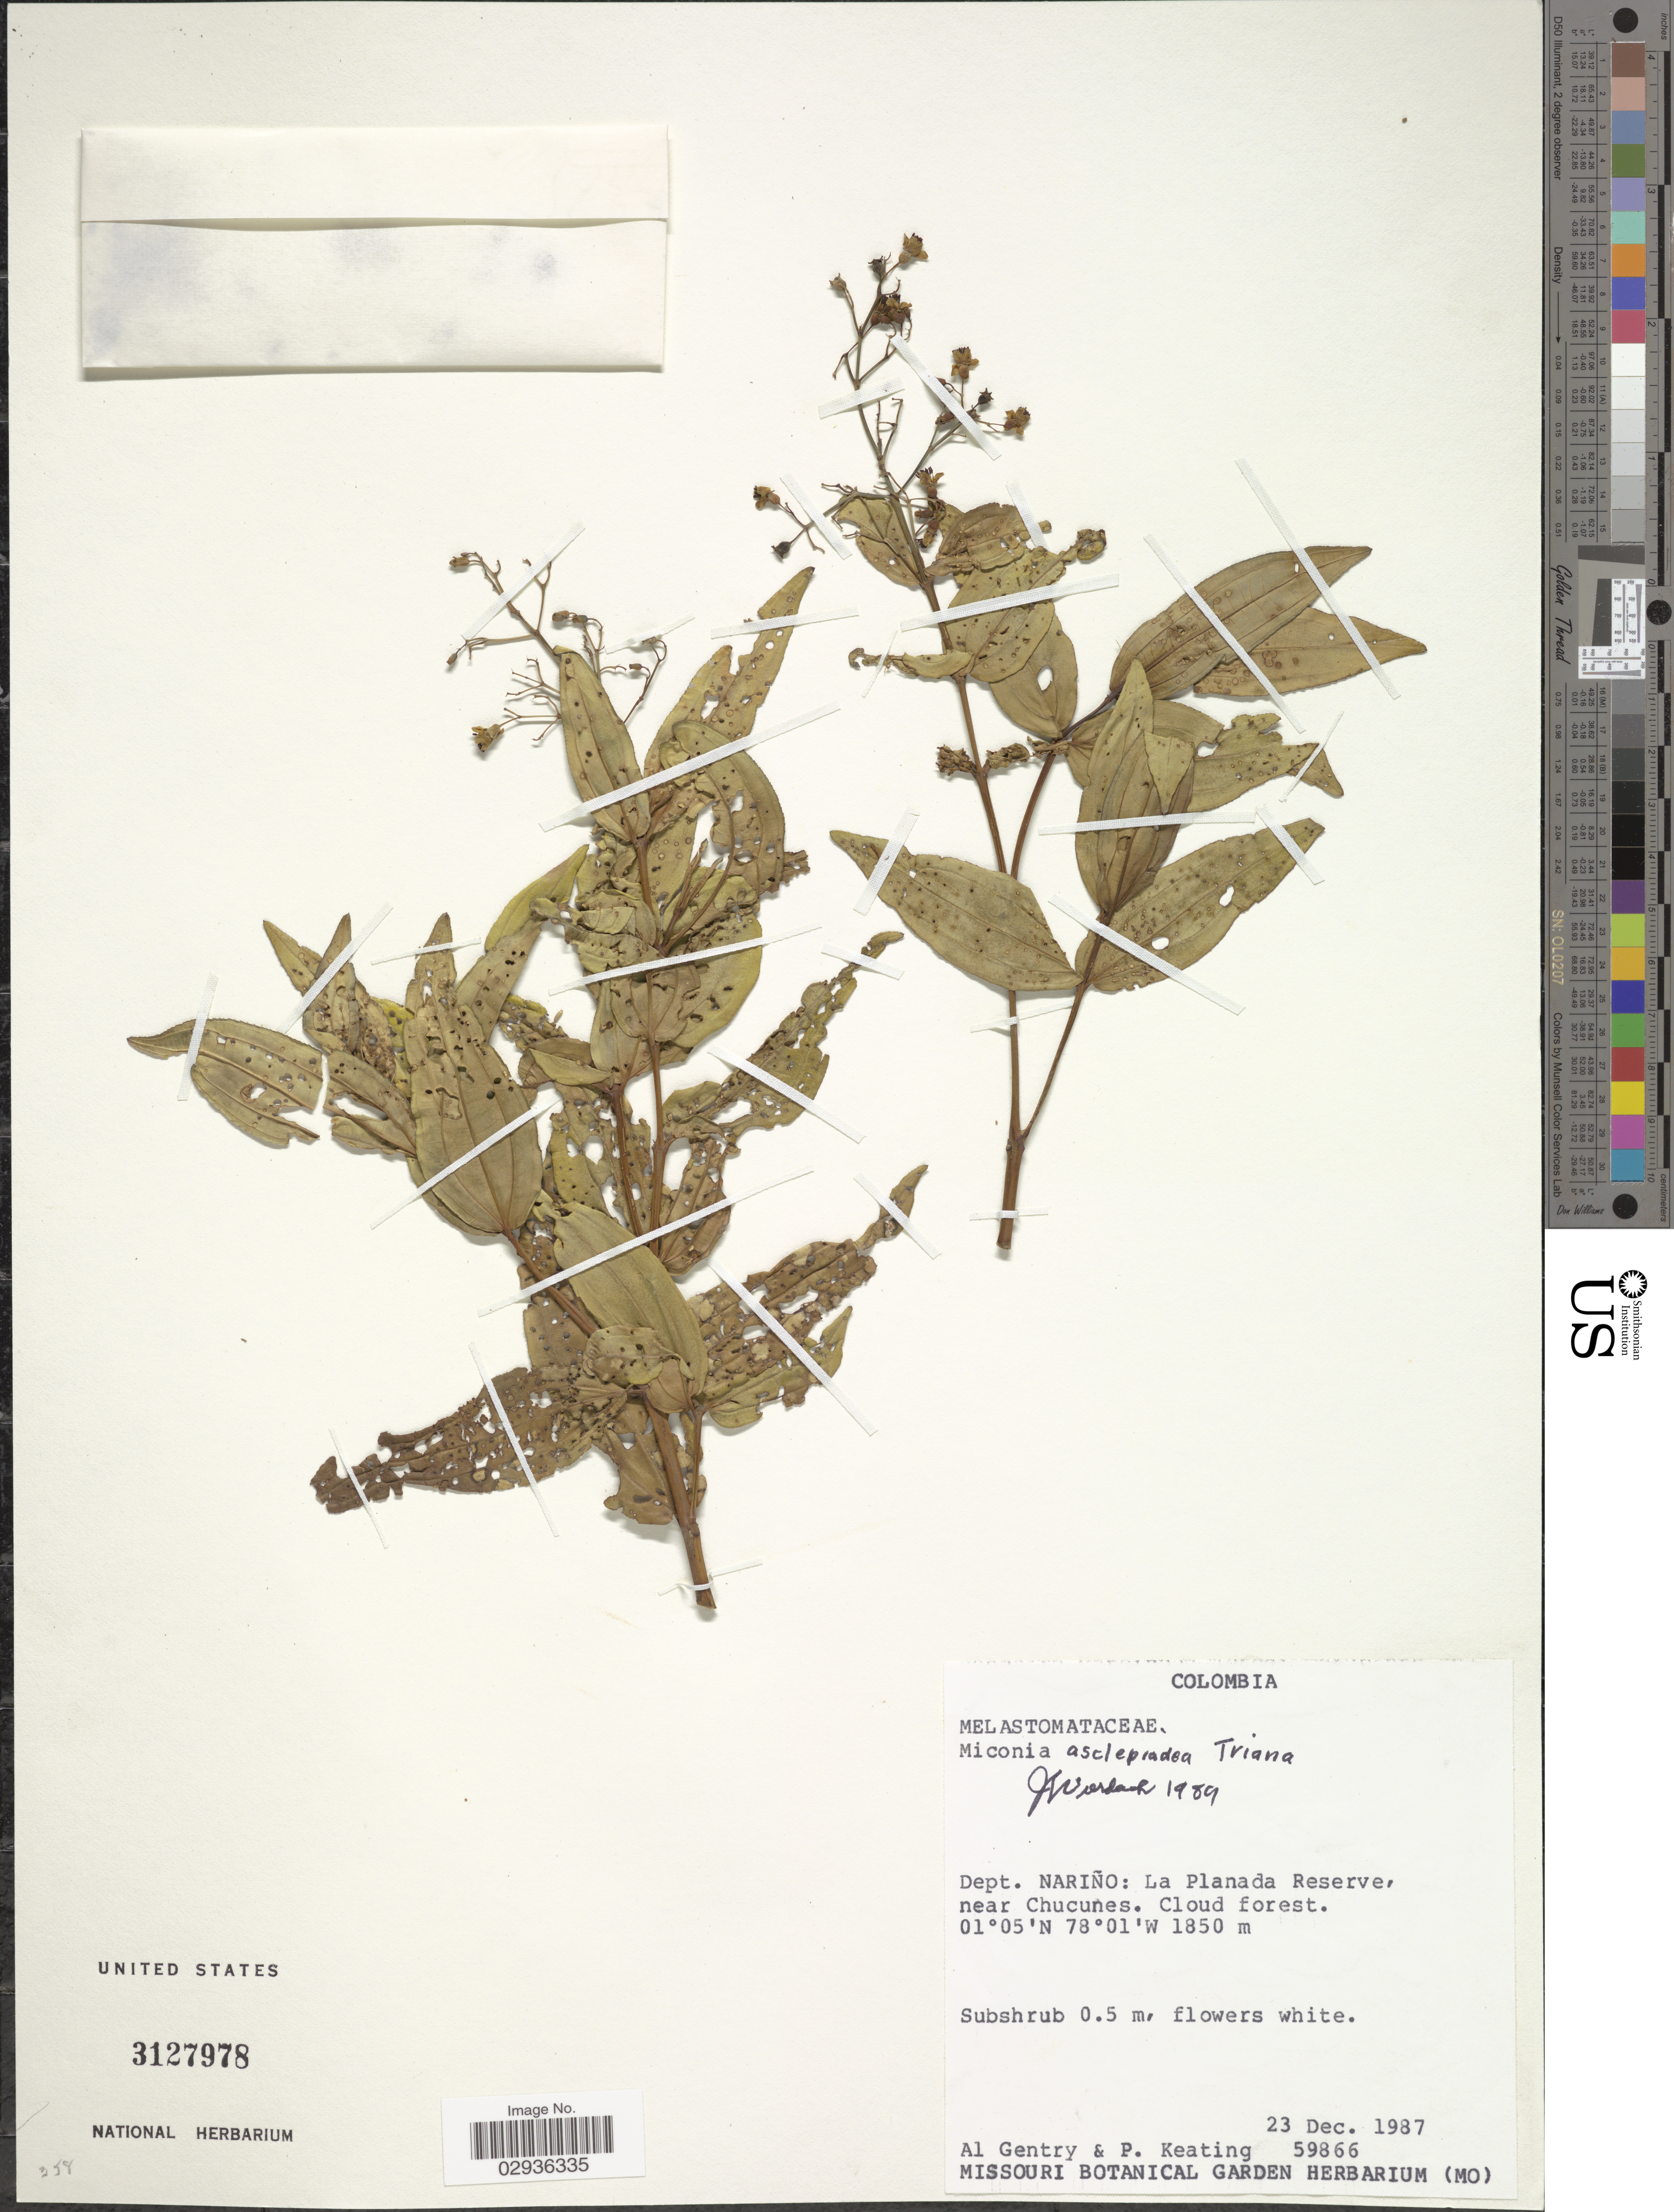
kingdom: Plantae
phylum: Tracheophyta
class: Magnoliopsida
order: Myrtales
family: Melastomataceae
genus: Miconia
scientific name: Miconia asclepiadea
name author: Triana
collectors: A. H. Gentry & P. Keating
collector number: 59866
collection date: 1987-12-23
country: Colombia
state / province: Nariño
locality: Dept. Nariño: La Planada Reserve, near Chucunes.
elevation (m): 1850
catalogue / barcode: US 3127978